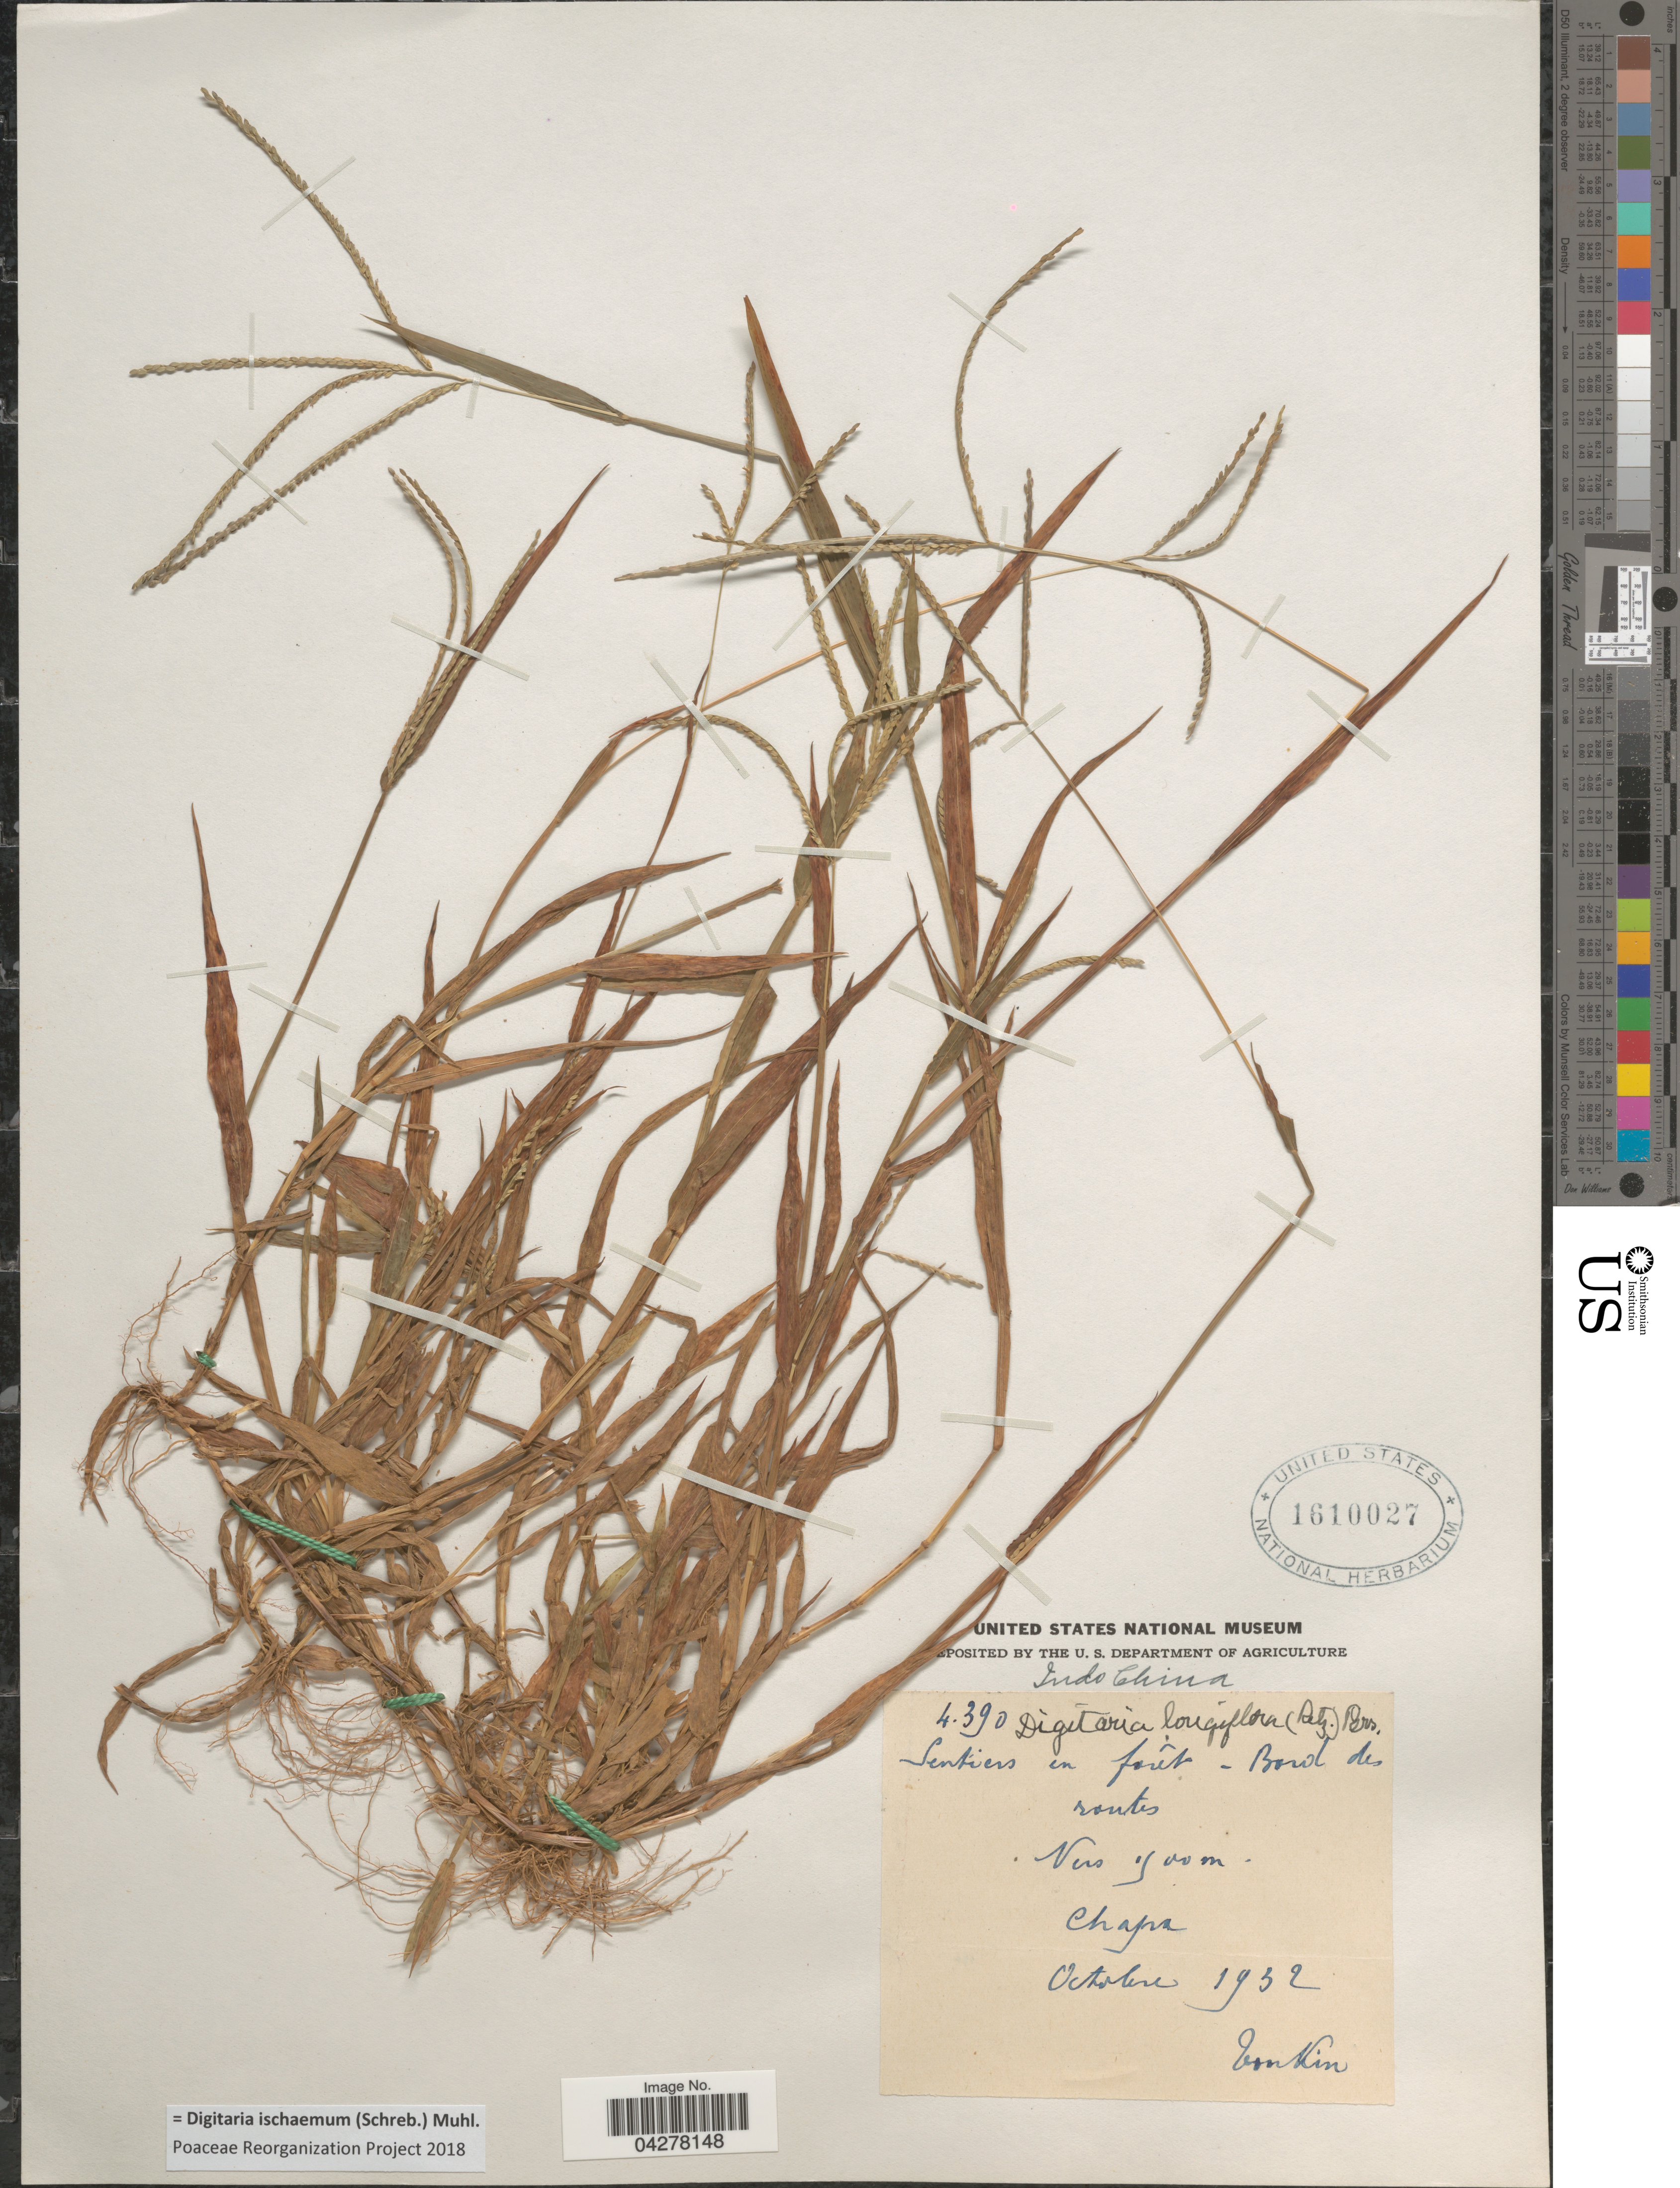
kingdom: Plantae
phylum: Tracheophyta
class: Liliopsida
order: Poales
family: Poaceae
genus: Digitaria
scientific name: Digitaria ischaemum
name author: (Schreber) Schreber ex Muhl.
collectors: P. A. Pételot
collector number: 4390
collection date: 1932-10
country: Vietnam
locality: Indo China. Sentiers en forêt - Bord des routes. Chapa.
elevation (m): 1500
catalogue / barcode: US 1610027